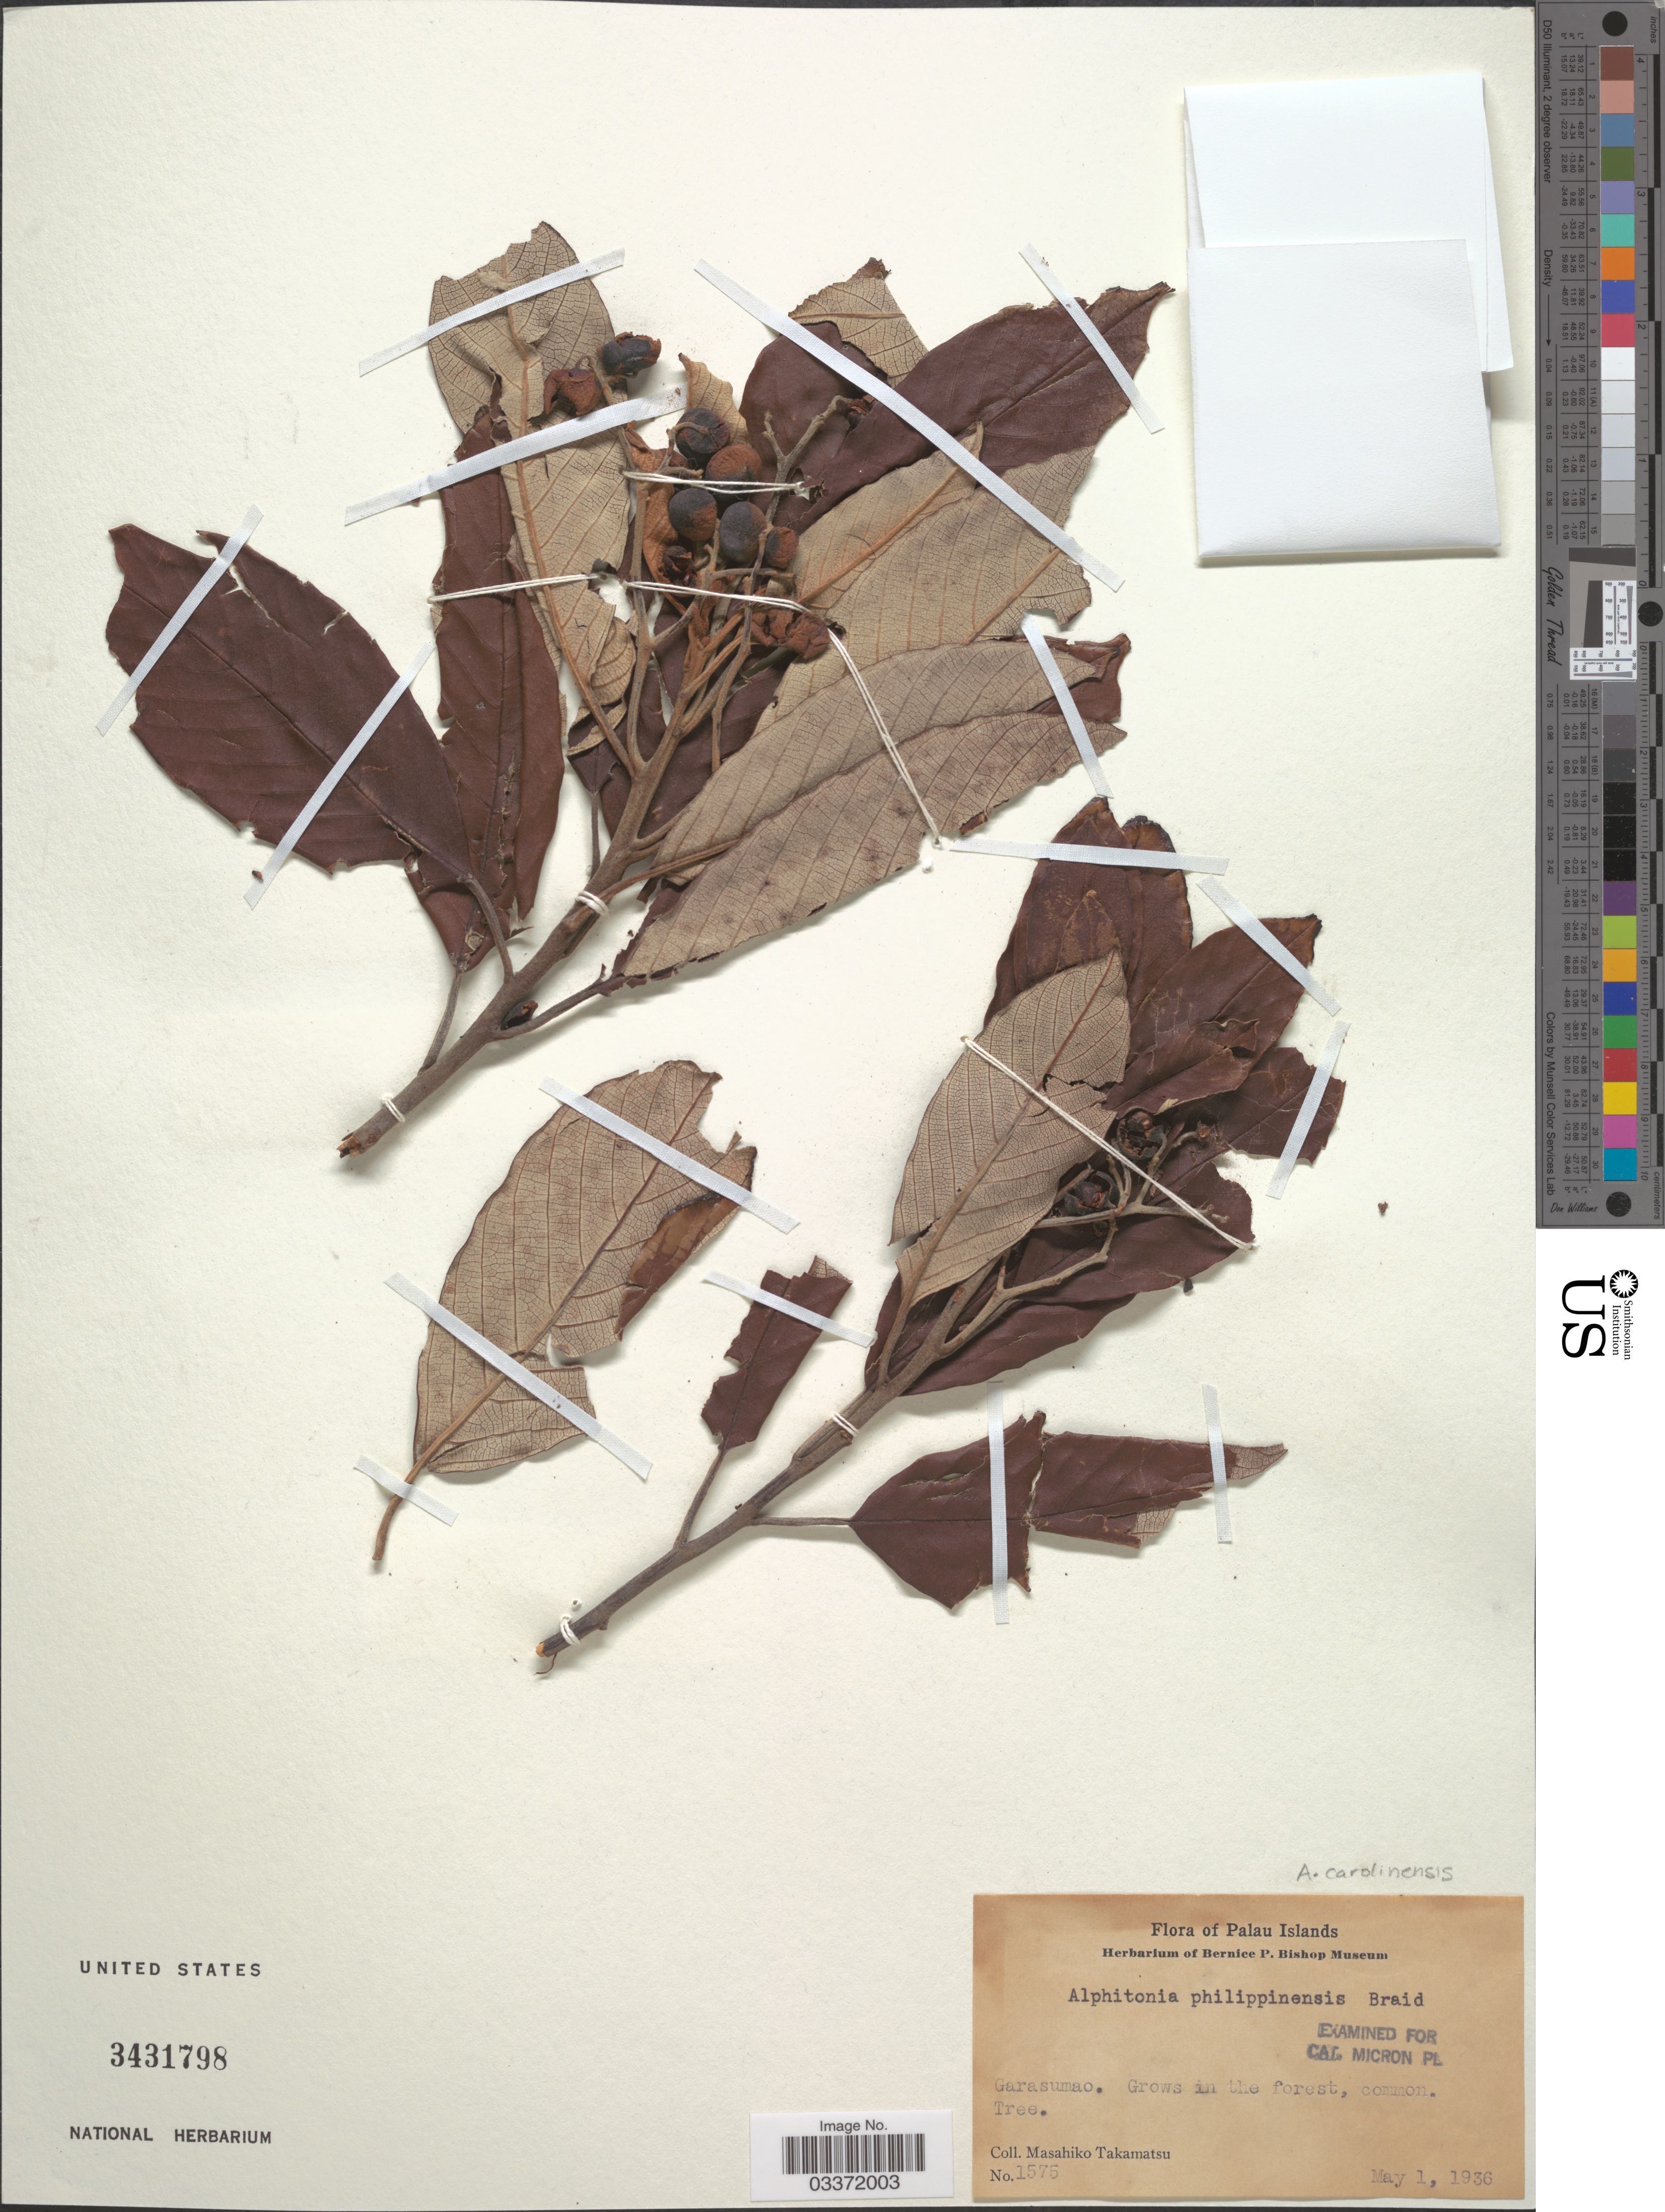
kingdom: Plantae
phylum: Tracheophyta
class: Magnoliopsida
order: Rosales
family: Rhamnaceae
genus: Alphitonia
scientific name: Alphitonia carolinensis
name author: Hosok.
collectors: M. Takamatsu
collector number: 1575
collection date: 1936-05-01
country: Palau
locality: Palau Islands. Garasumao.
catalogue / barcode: US 3431798